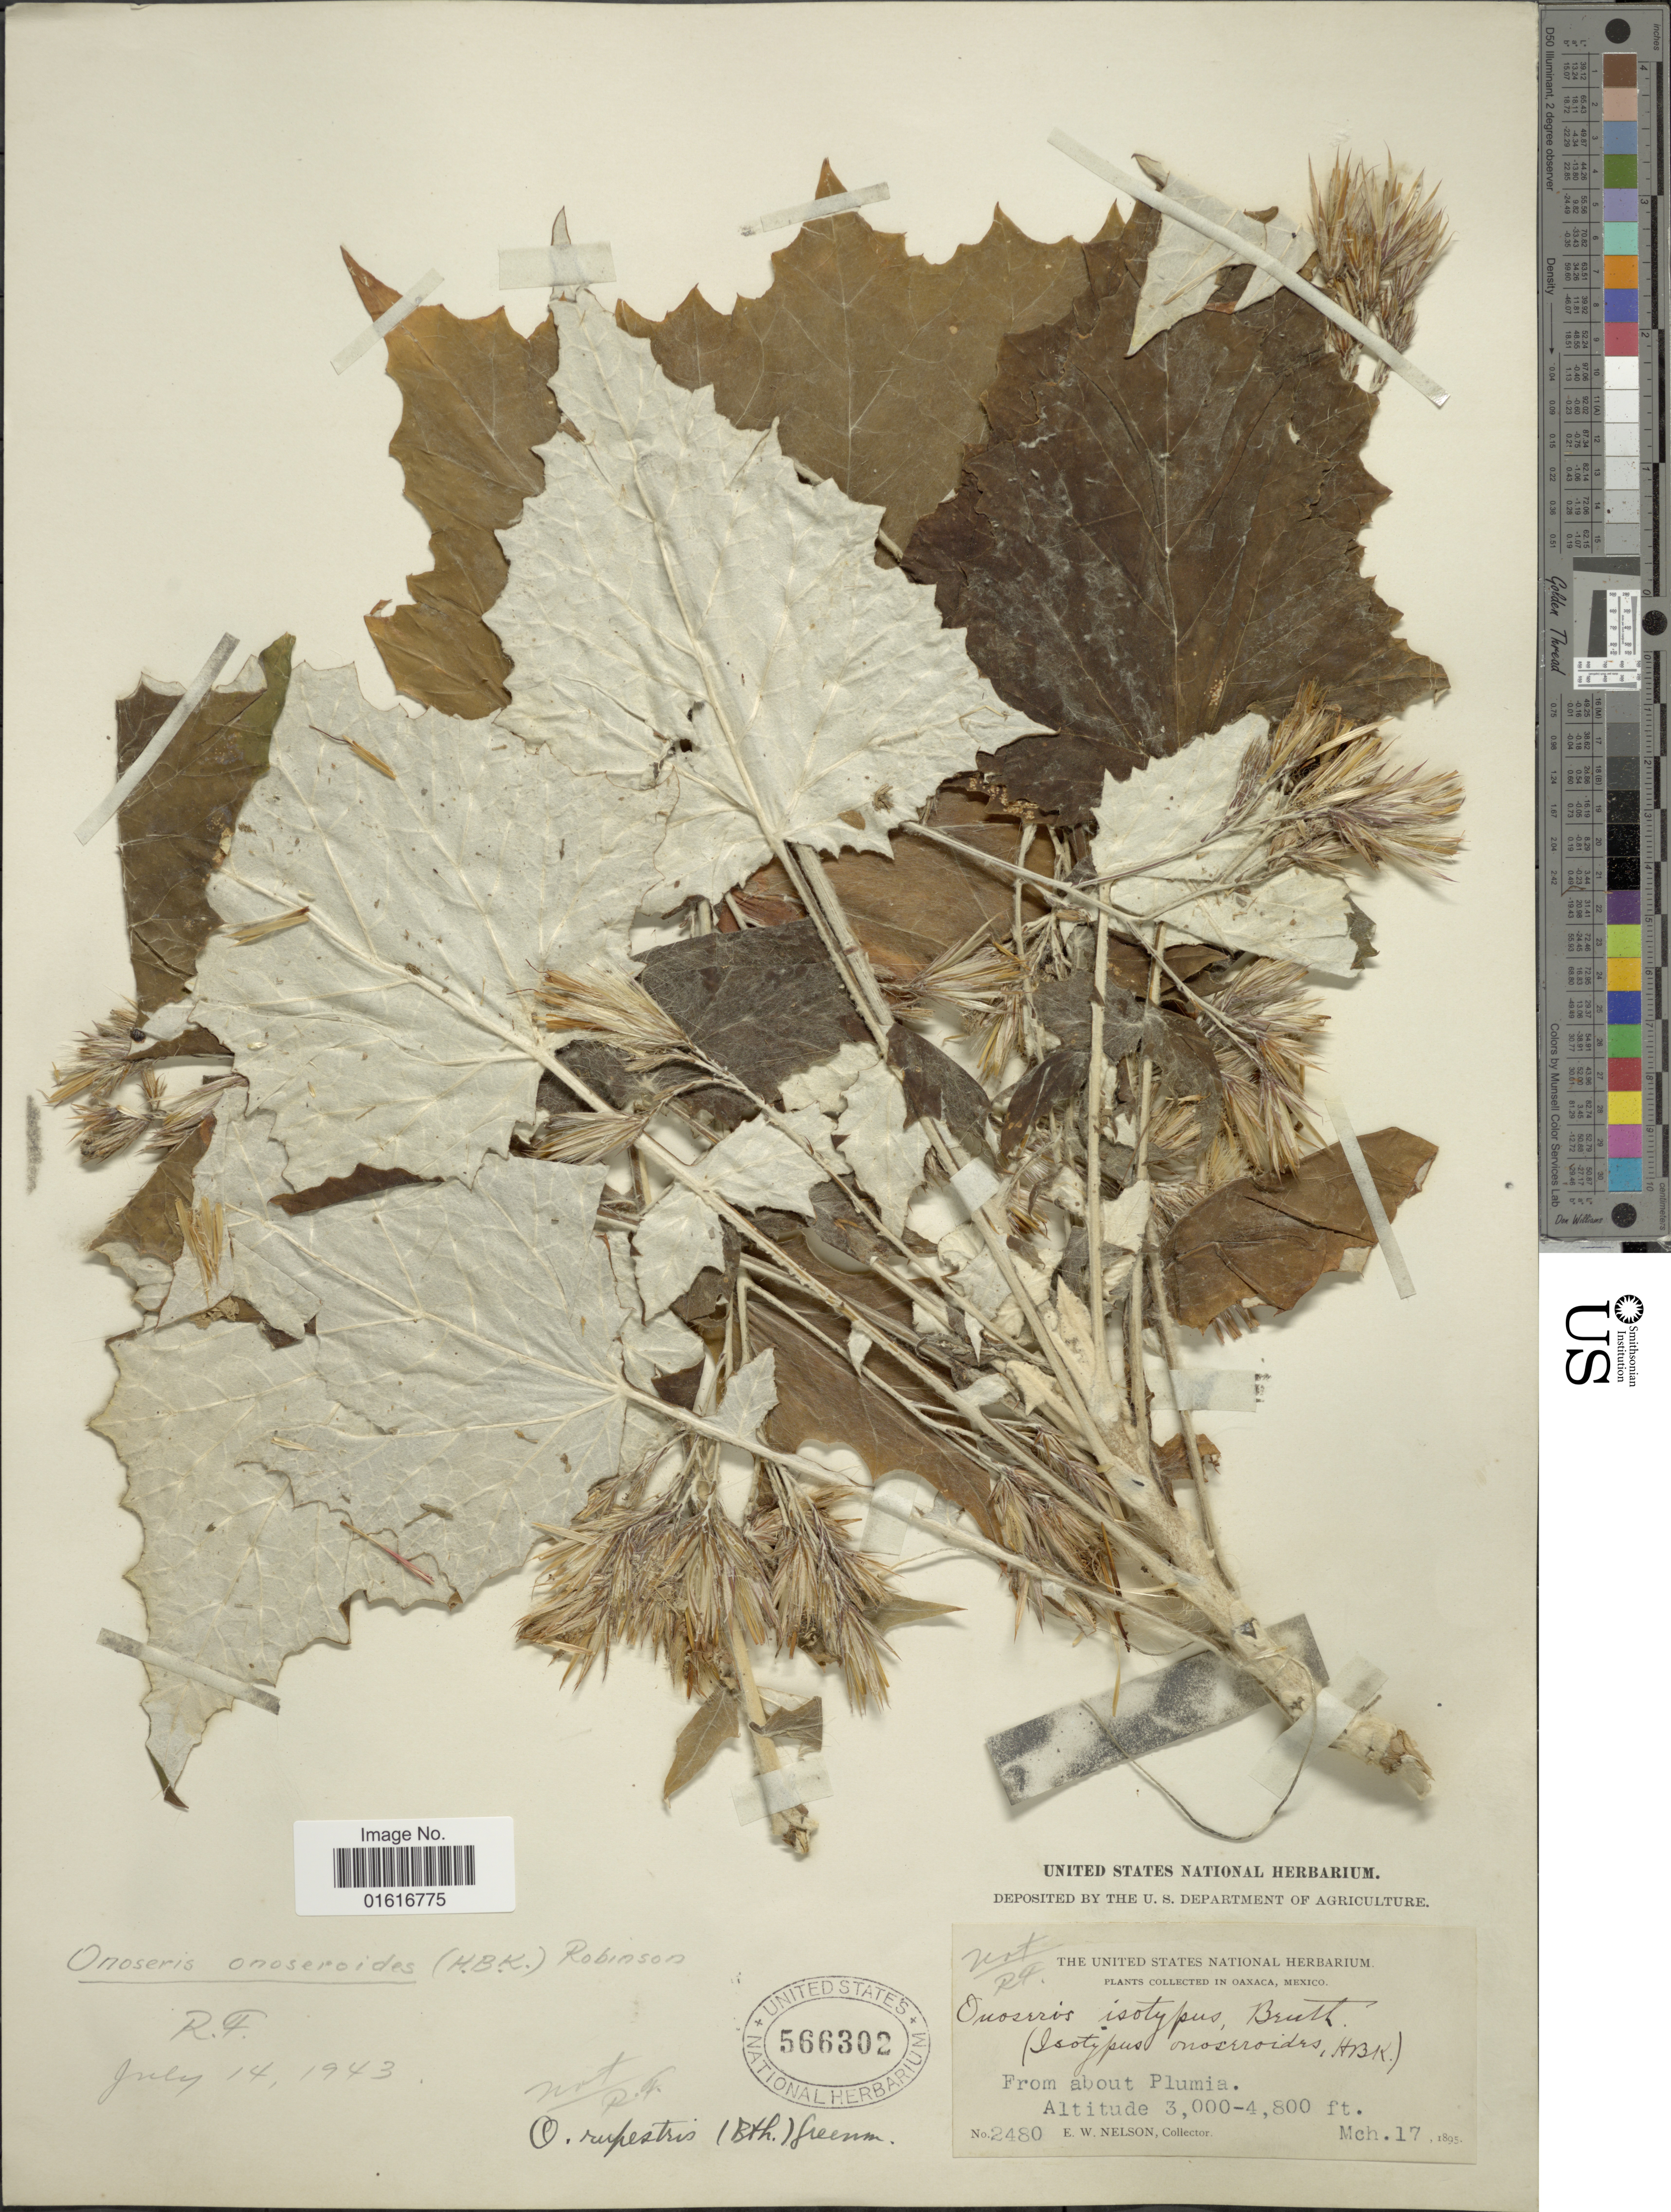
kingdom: Plantae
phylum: Tracheophyta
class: Magnoliopsida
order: Asterales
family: Asteraceae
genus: Onoseris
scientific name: Onoseris onoseroides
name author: (Kunth) B.L. Rob.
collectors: E. W. Nelson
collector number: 2480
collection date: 1895-03-17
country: Mexico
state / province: Oaxaca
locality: From about Plumia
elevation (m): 914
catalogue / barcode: US 566302